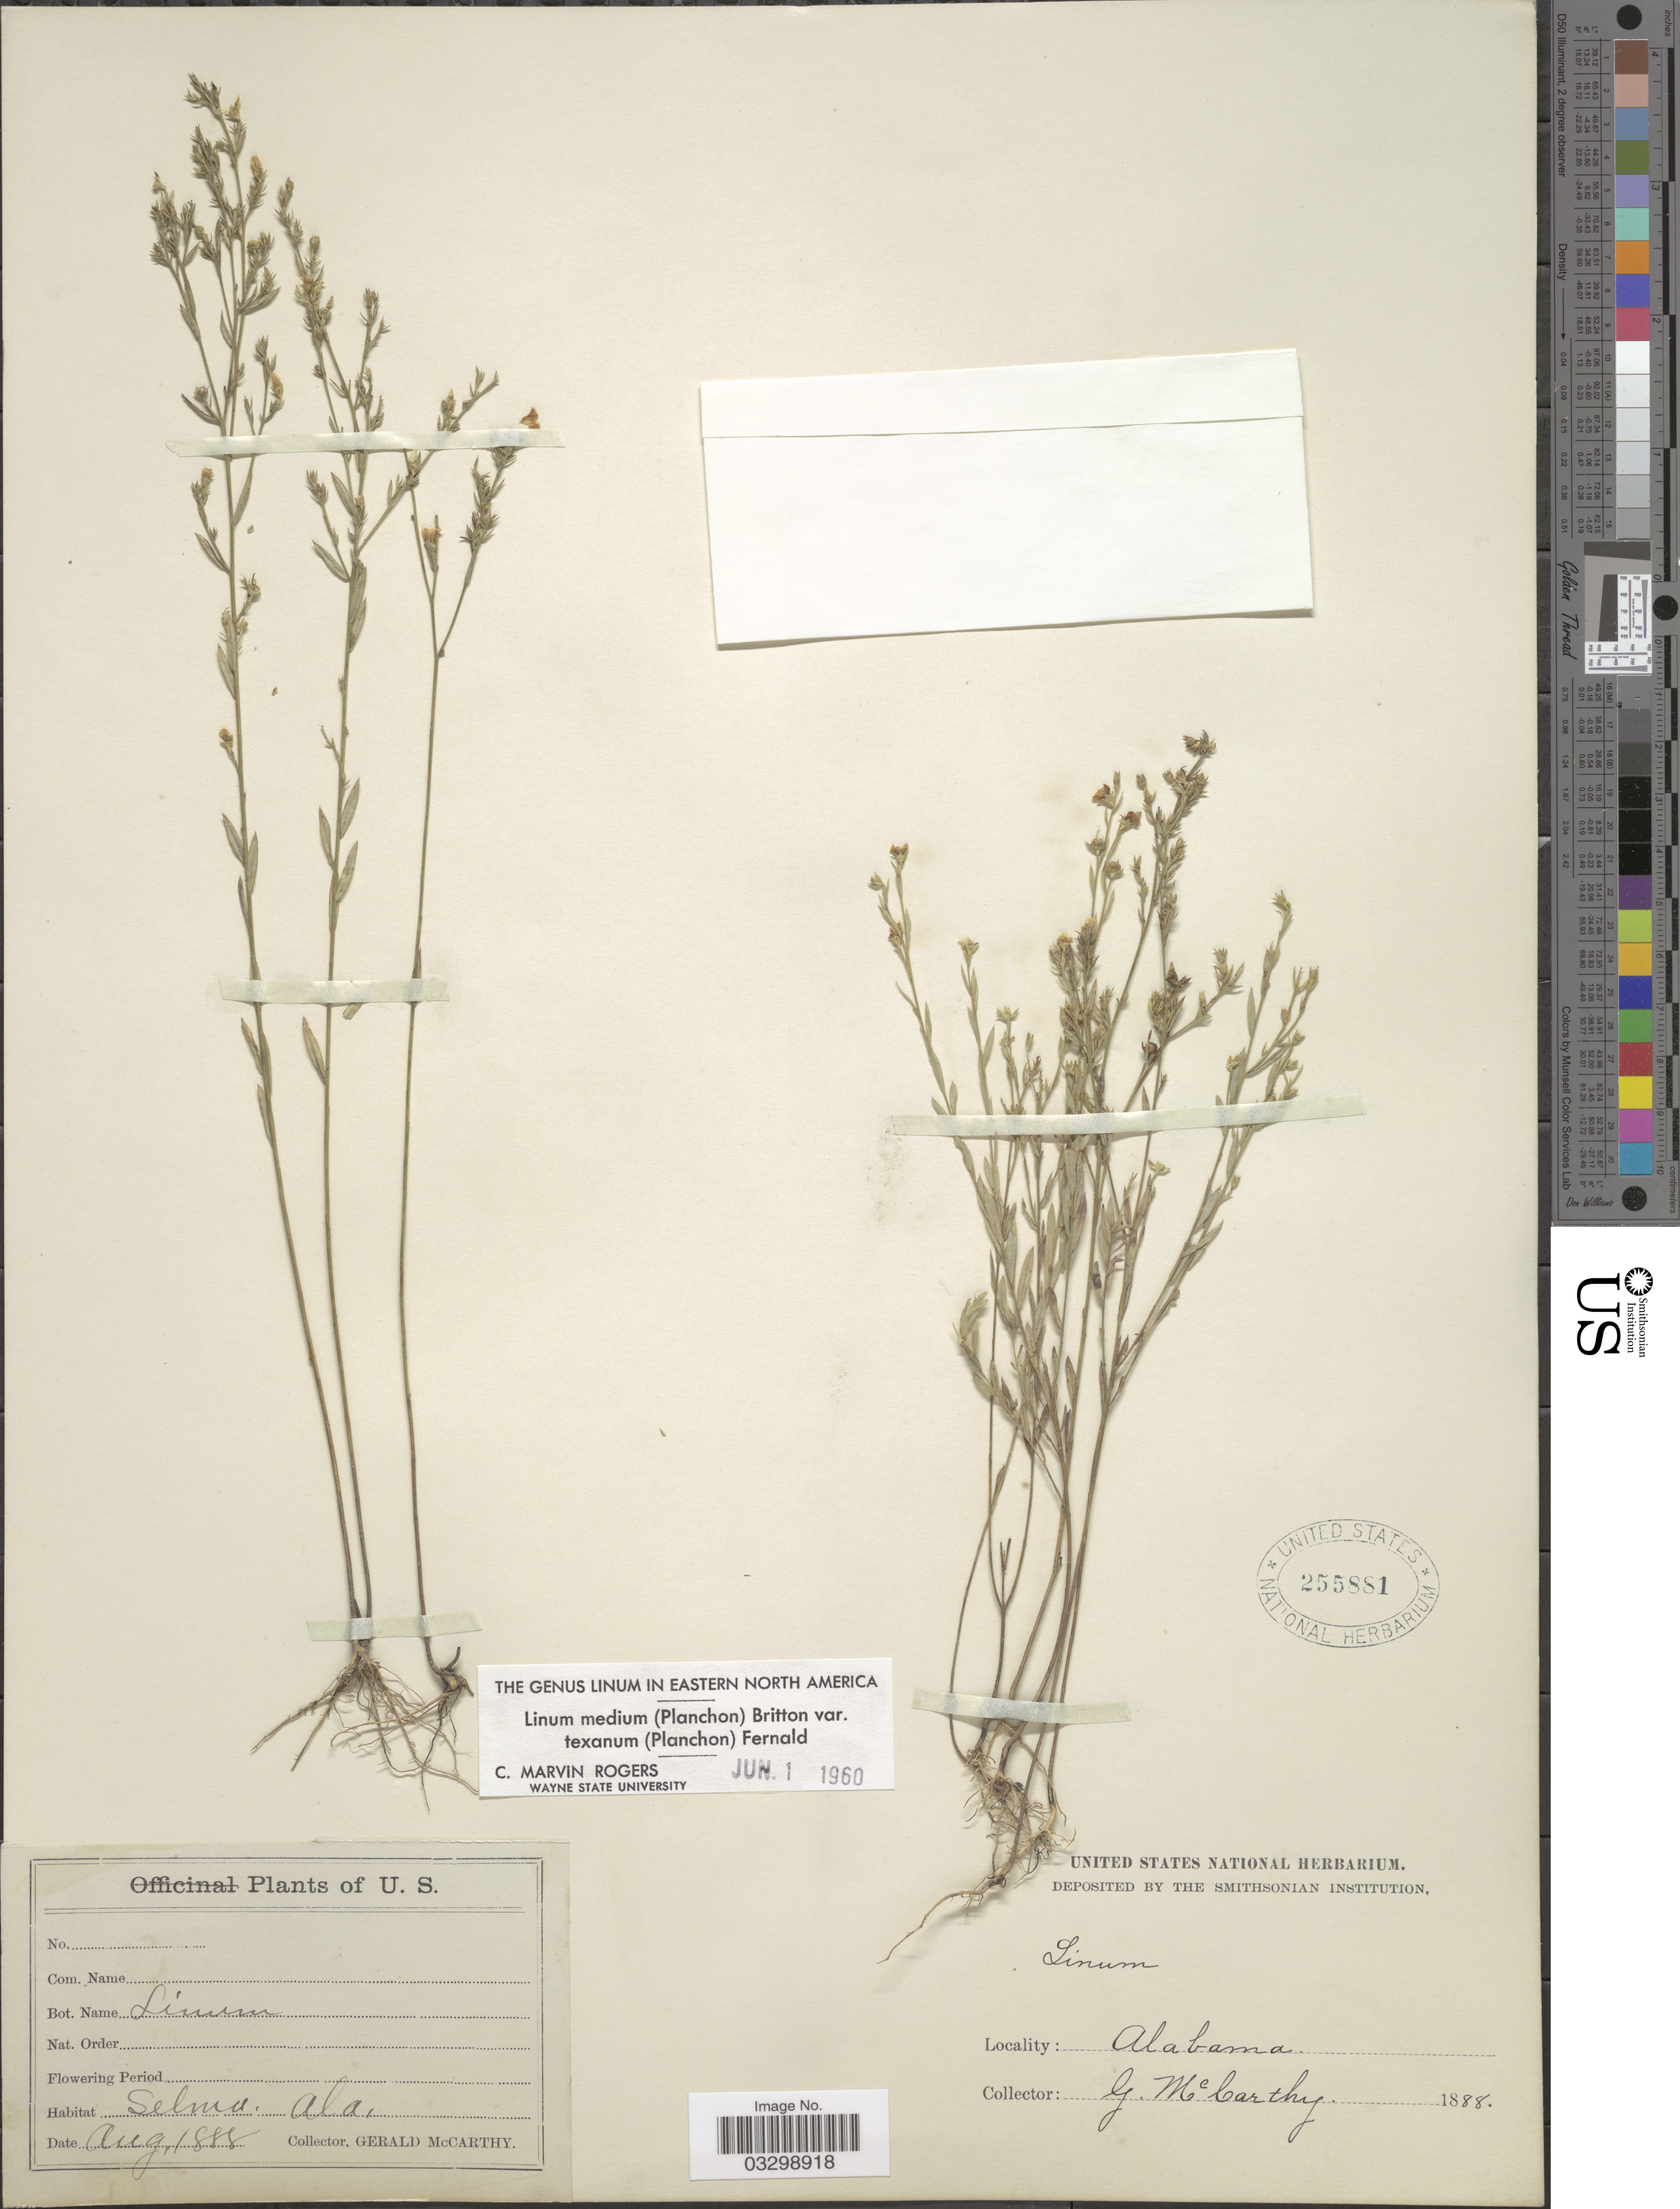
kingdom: Plantae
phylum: Tracheophyta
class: Magnoliopsida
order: Malpighiales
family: Linaceae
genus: Linum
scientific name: Linum medium var. texanum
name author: (Planch.) Fernald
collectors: G. McCarthy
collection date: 1888-08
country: United States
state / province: Alabama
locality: Selma.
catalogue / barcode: US 255881